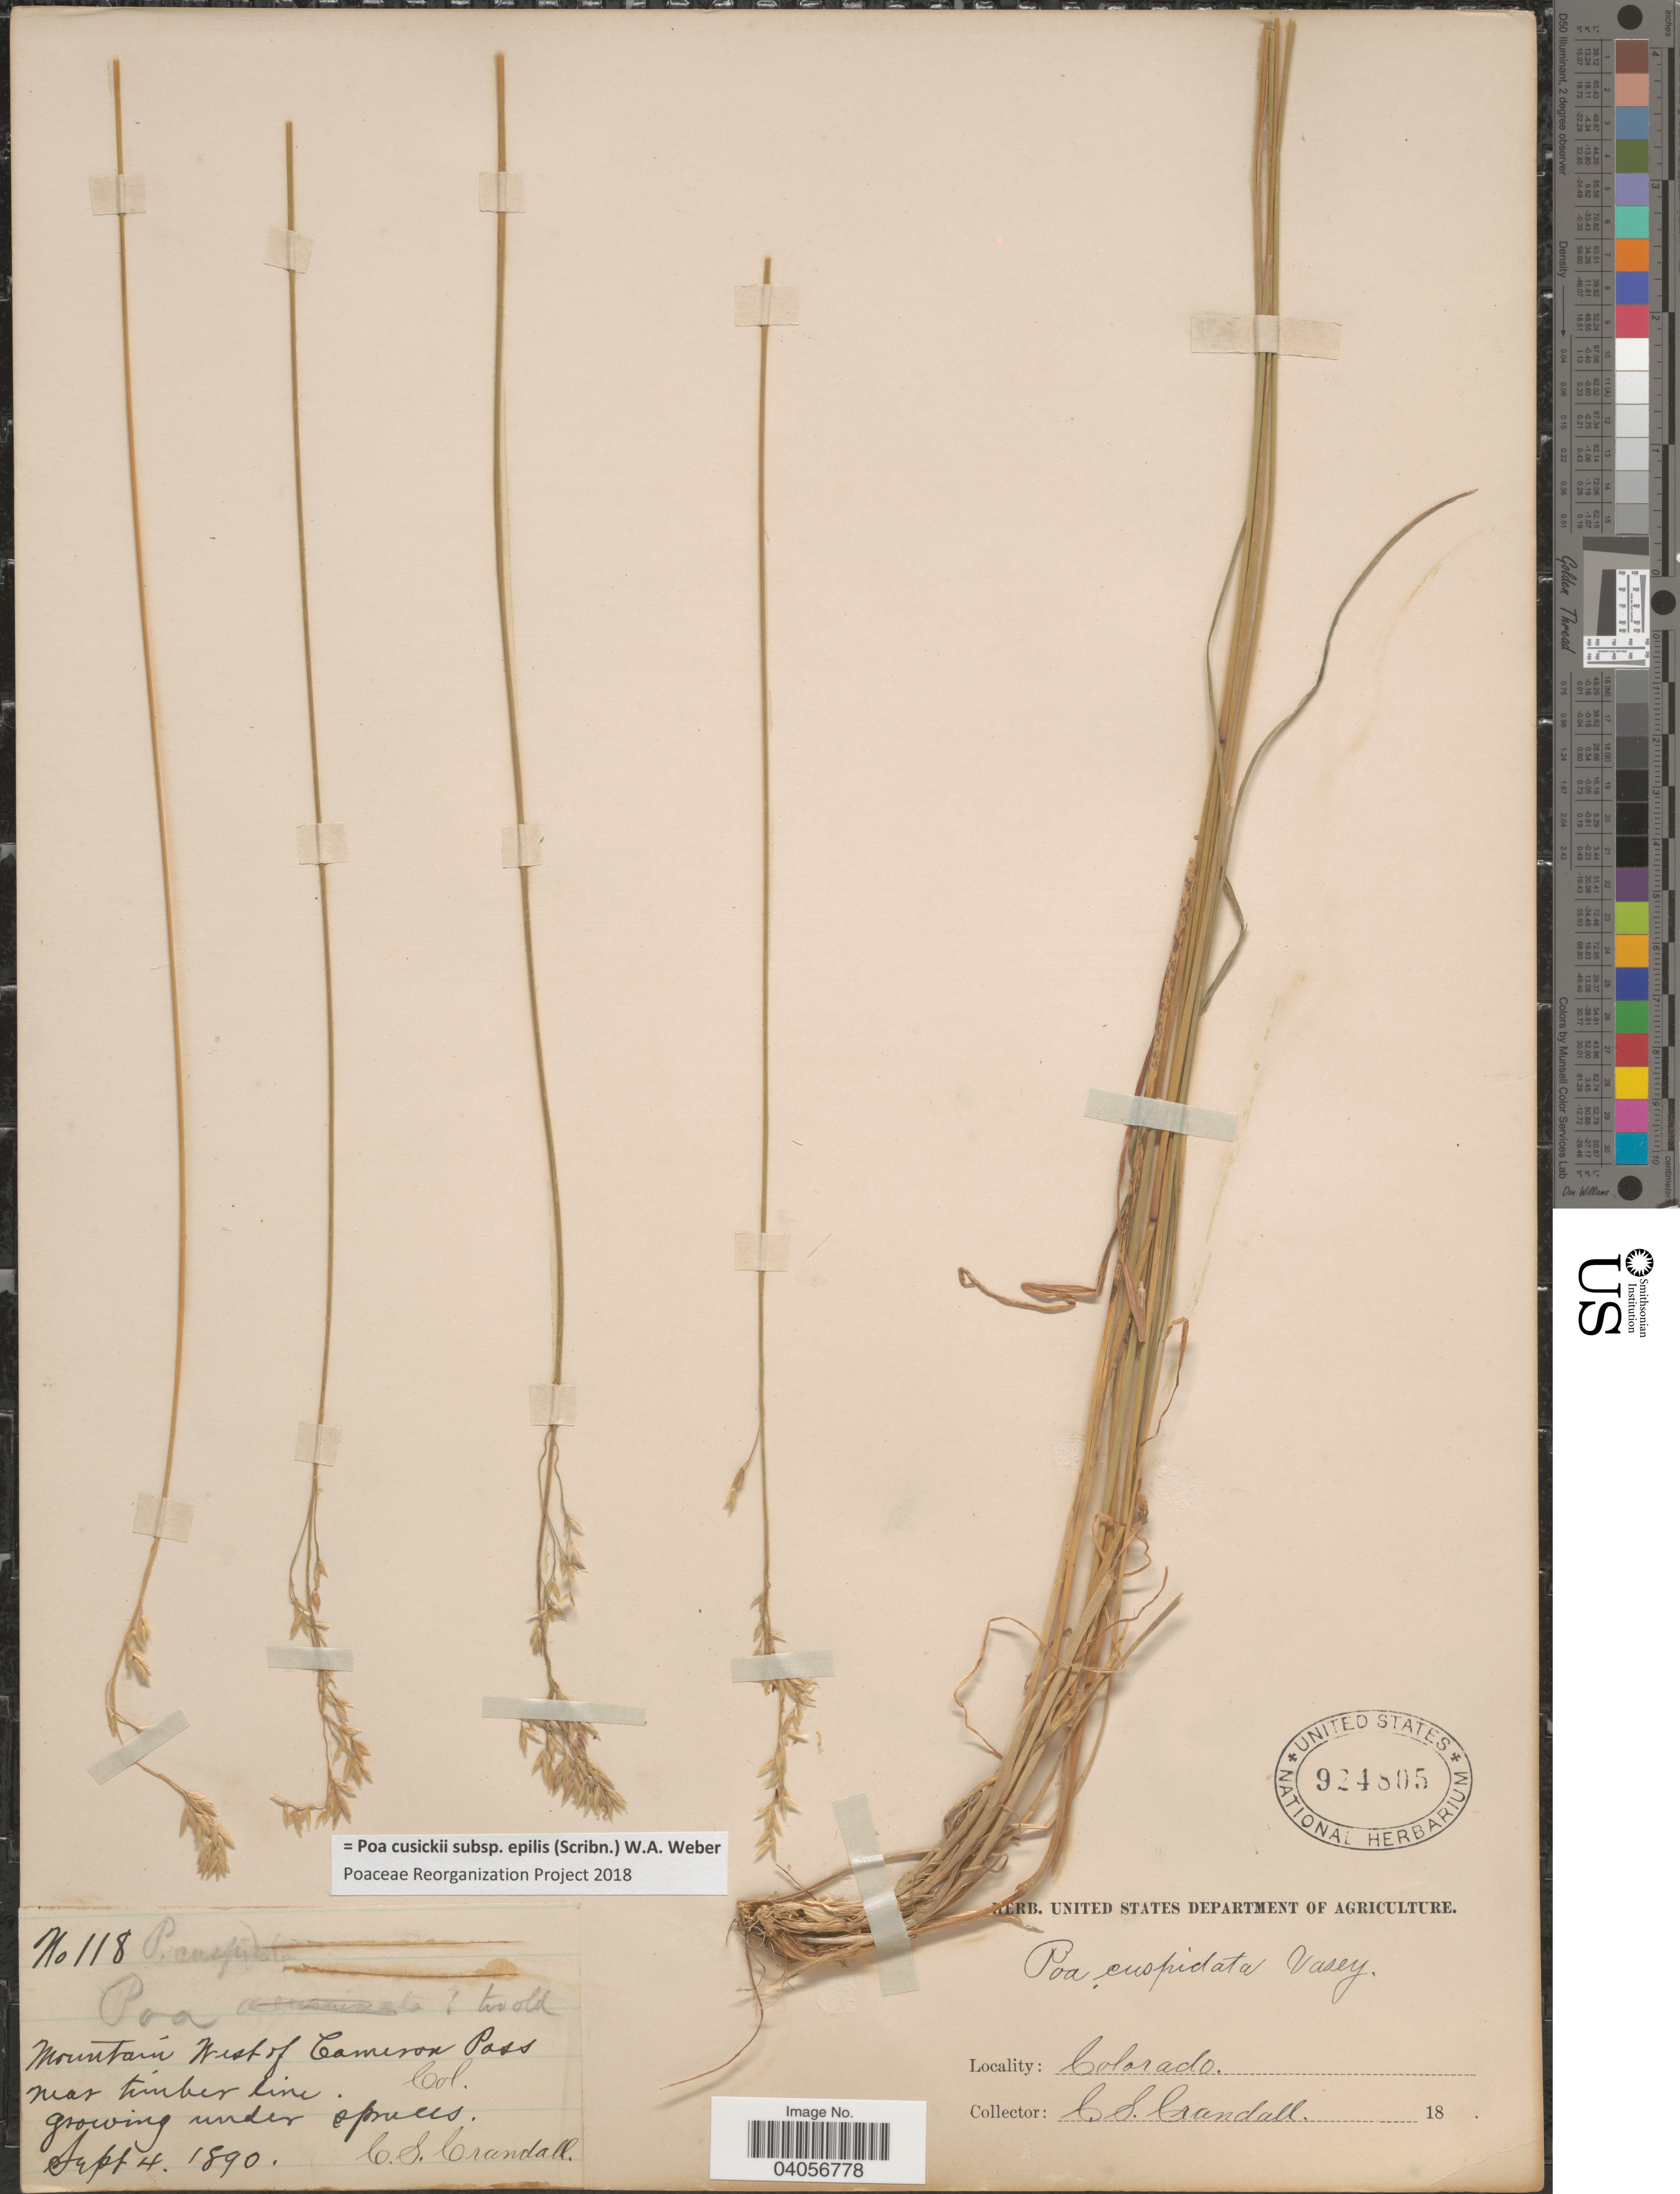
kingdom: Plantae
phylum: Tracheophyta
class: Liliopsida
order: Poales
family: Poaceae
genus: Poa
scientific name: Poa cusickii subsp. epilis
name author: (Scribn.) W.A. Weber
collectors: C. Crandall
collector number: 118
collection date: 1890-09-04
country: United States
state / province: Colorado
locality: Mountain West of Cameron Pass near timber line.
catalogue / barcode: US 924805